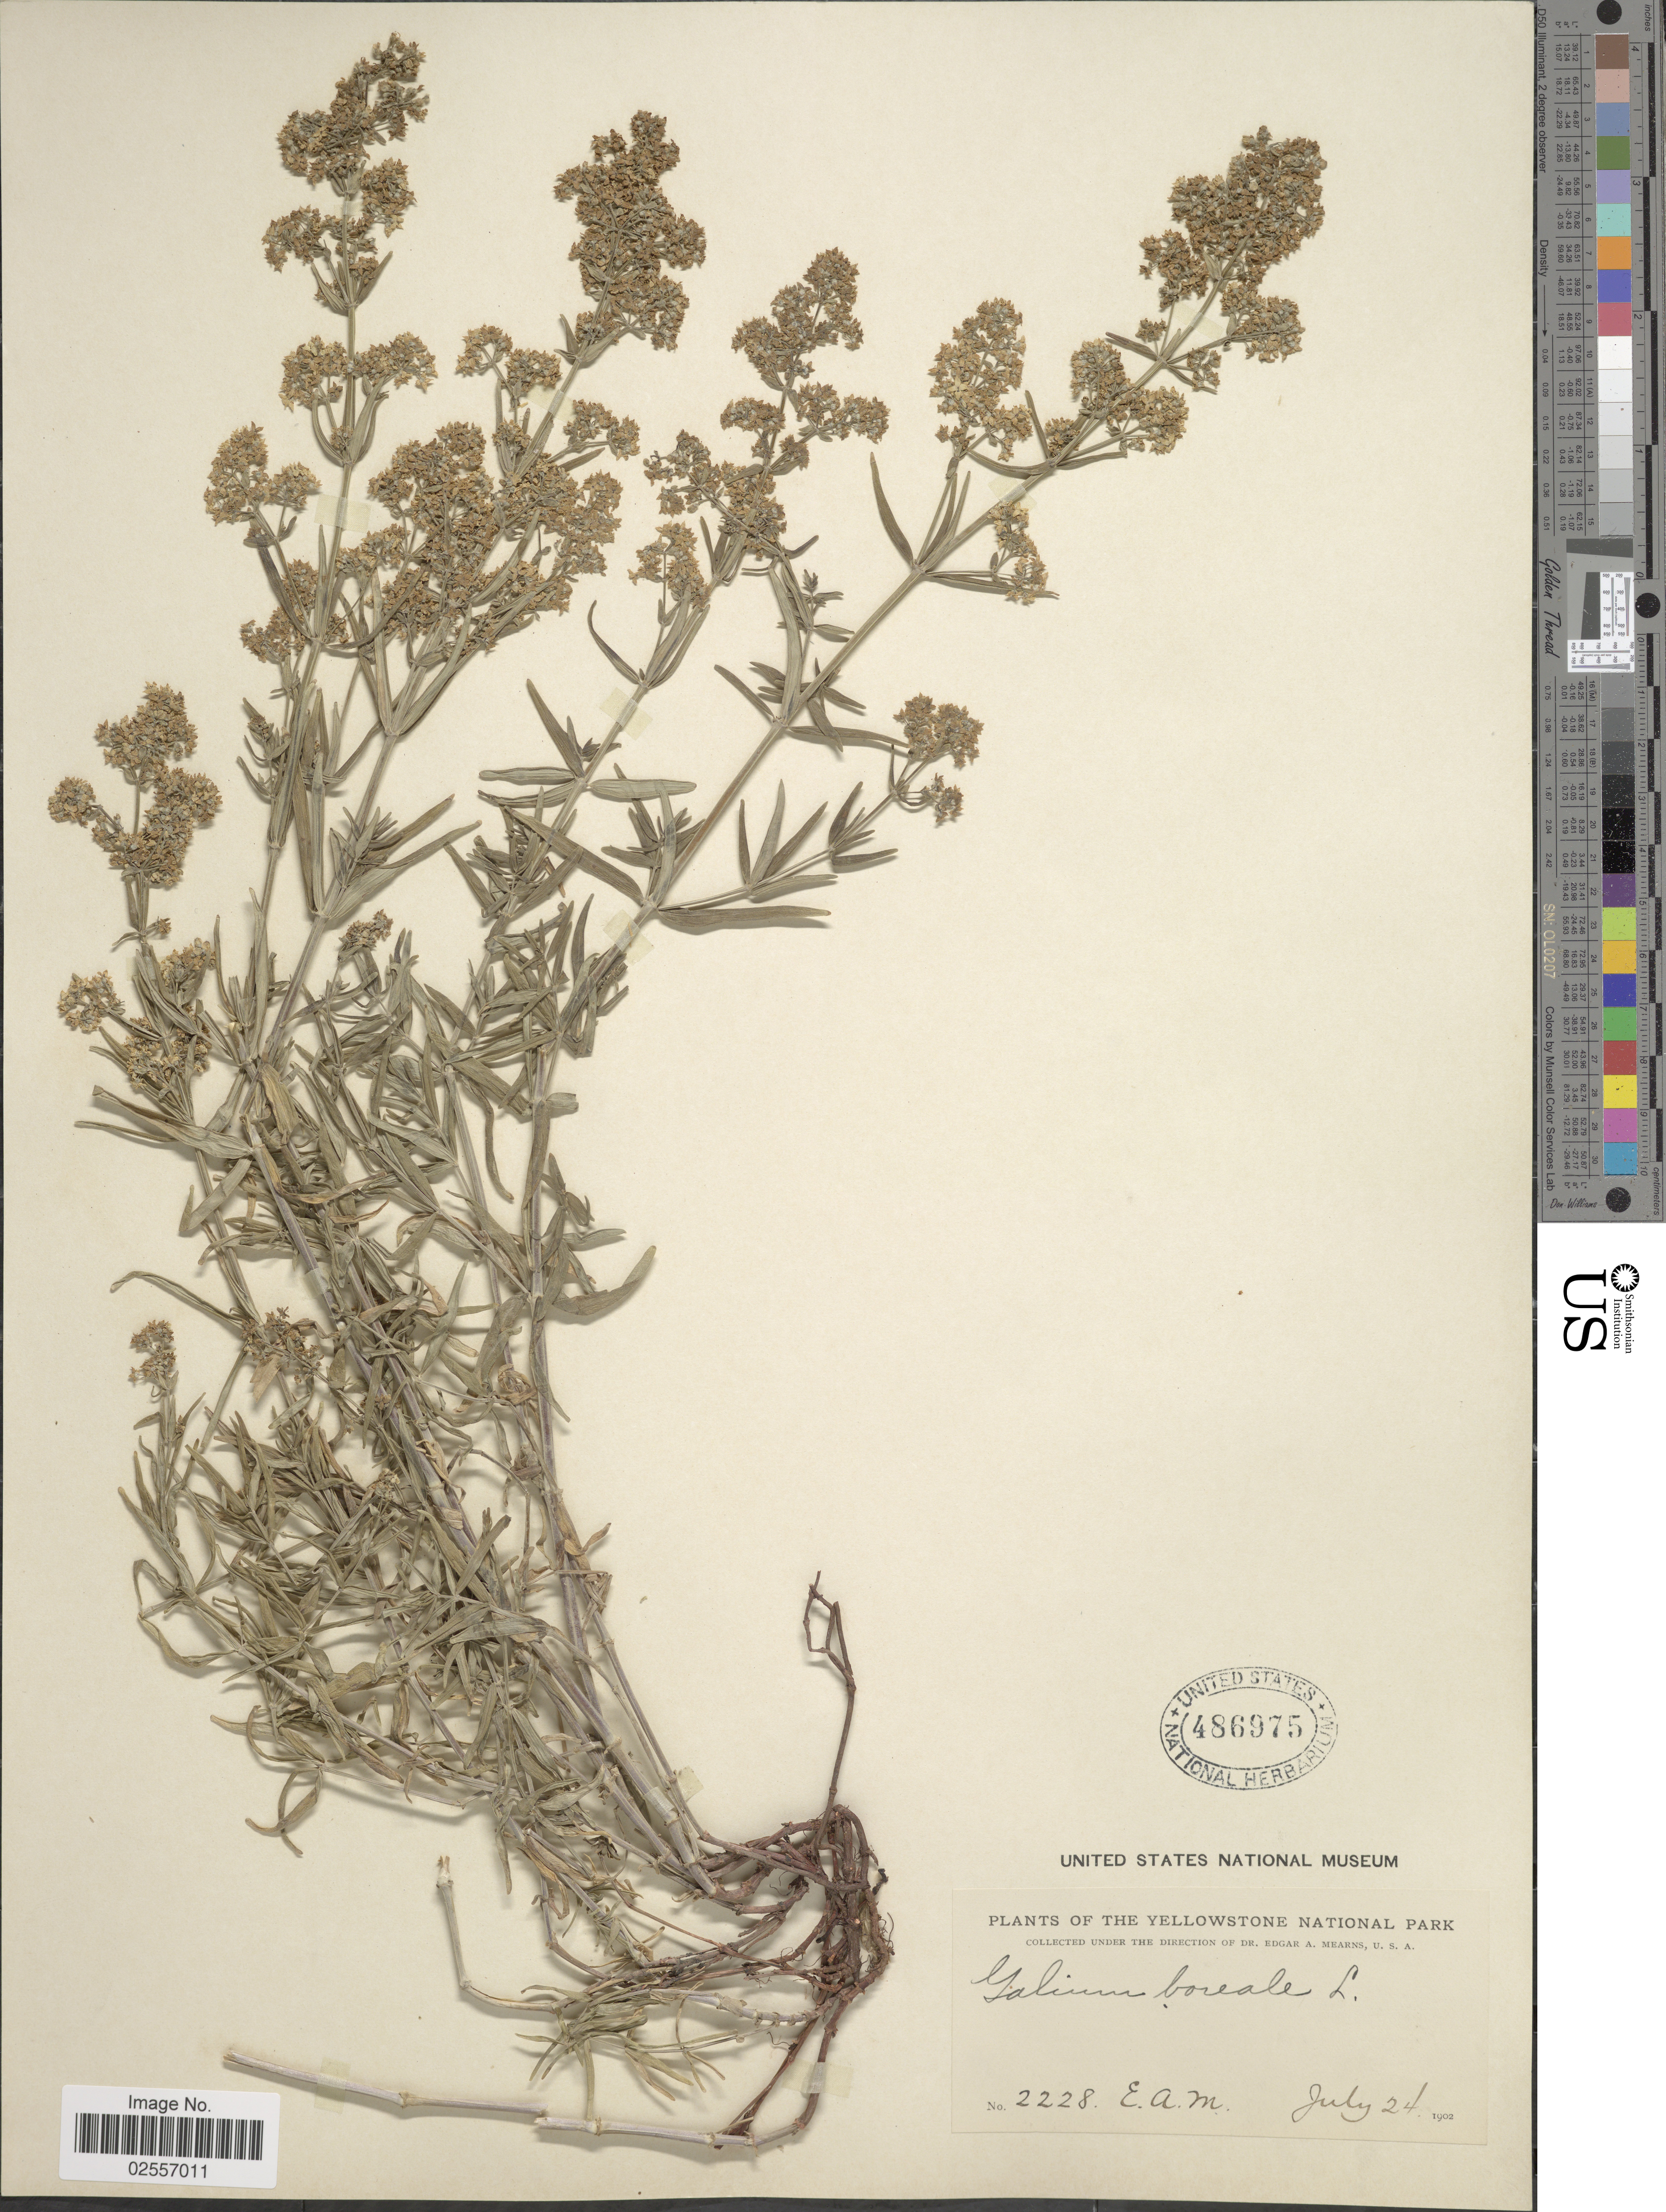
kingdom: Plantae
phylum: Tracheophyta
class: Magnoliopsida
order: Gentianales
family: Rubiaceae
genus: Galium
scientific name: Galium boreale L.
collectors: E. A. Mearns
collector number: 2228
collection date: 1902-07-24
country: United States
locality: Yellowstone National Park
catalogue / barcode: US 486975